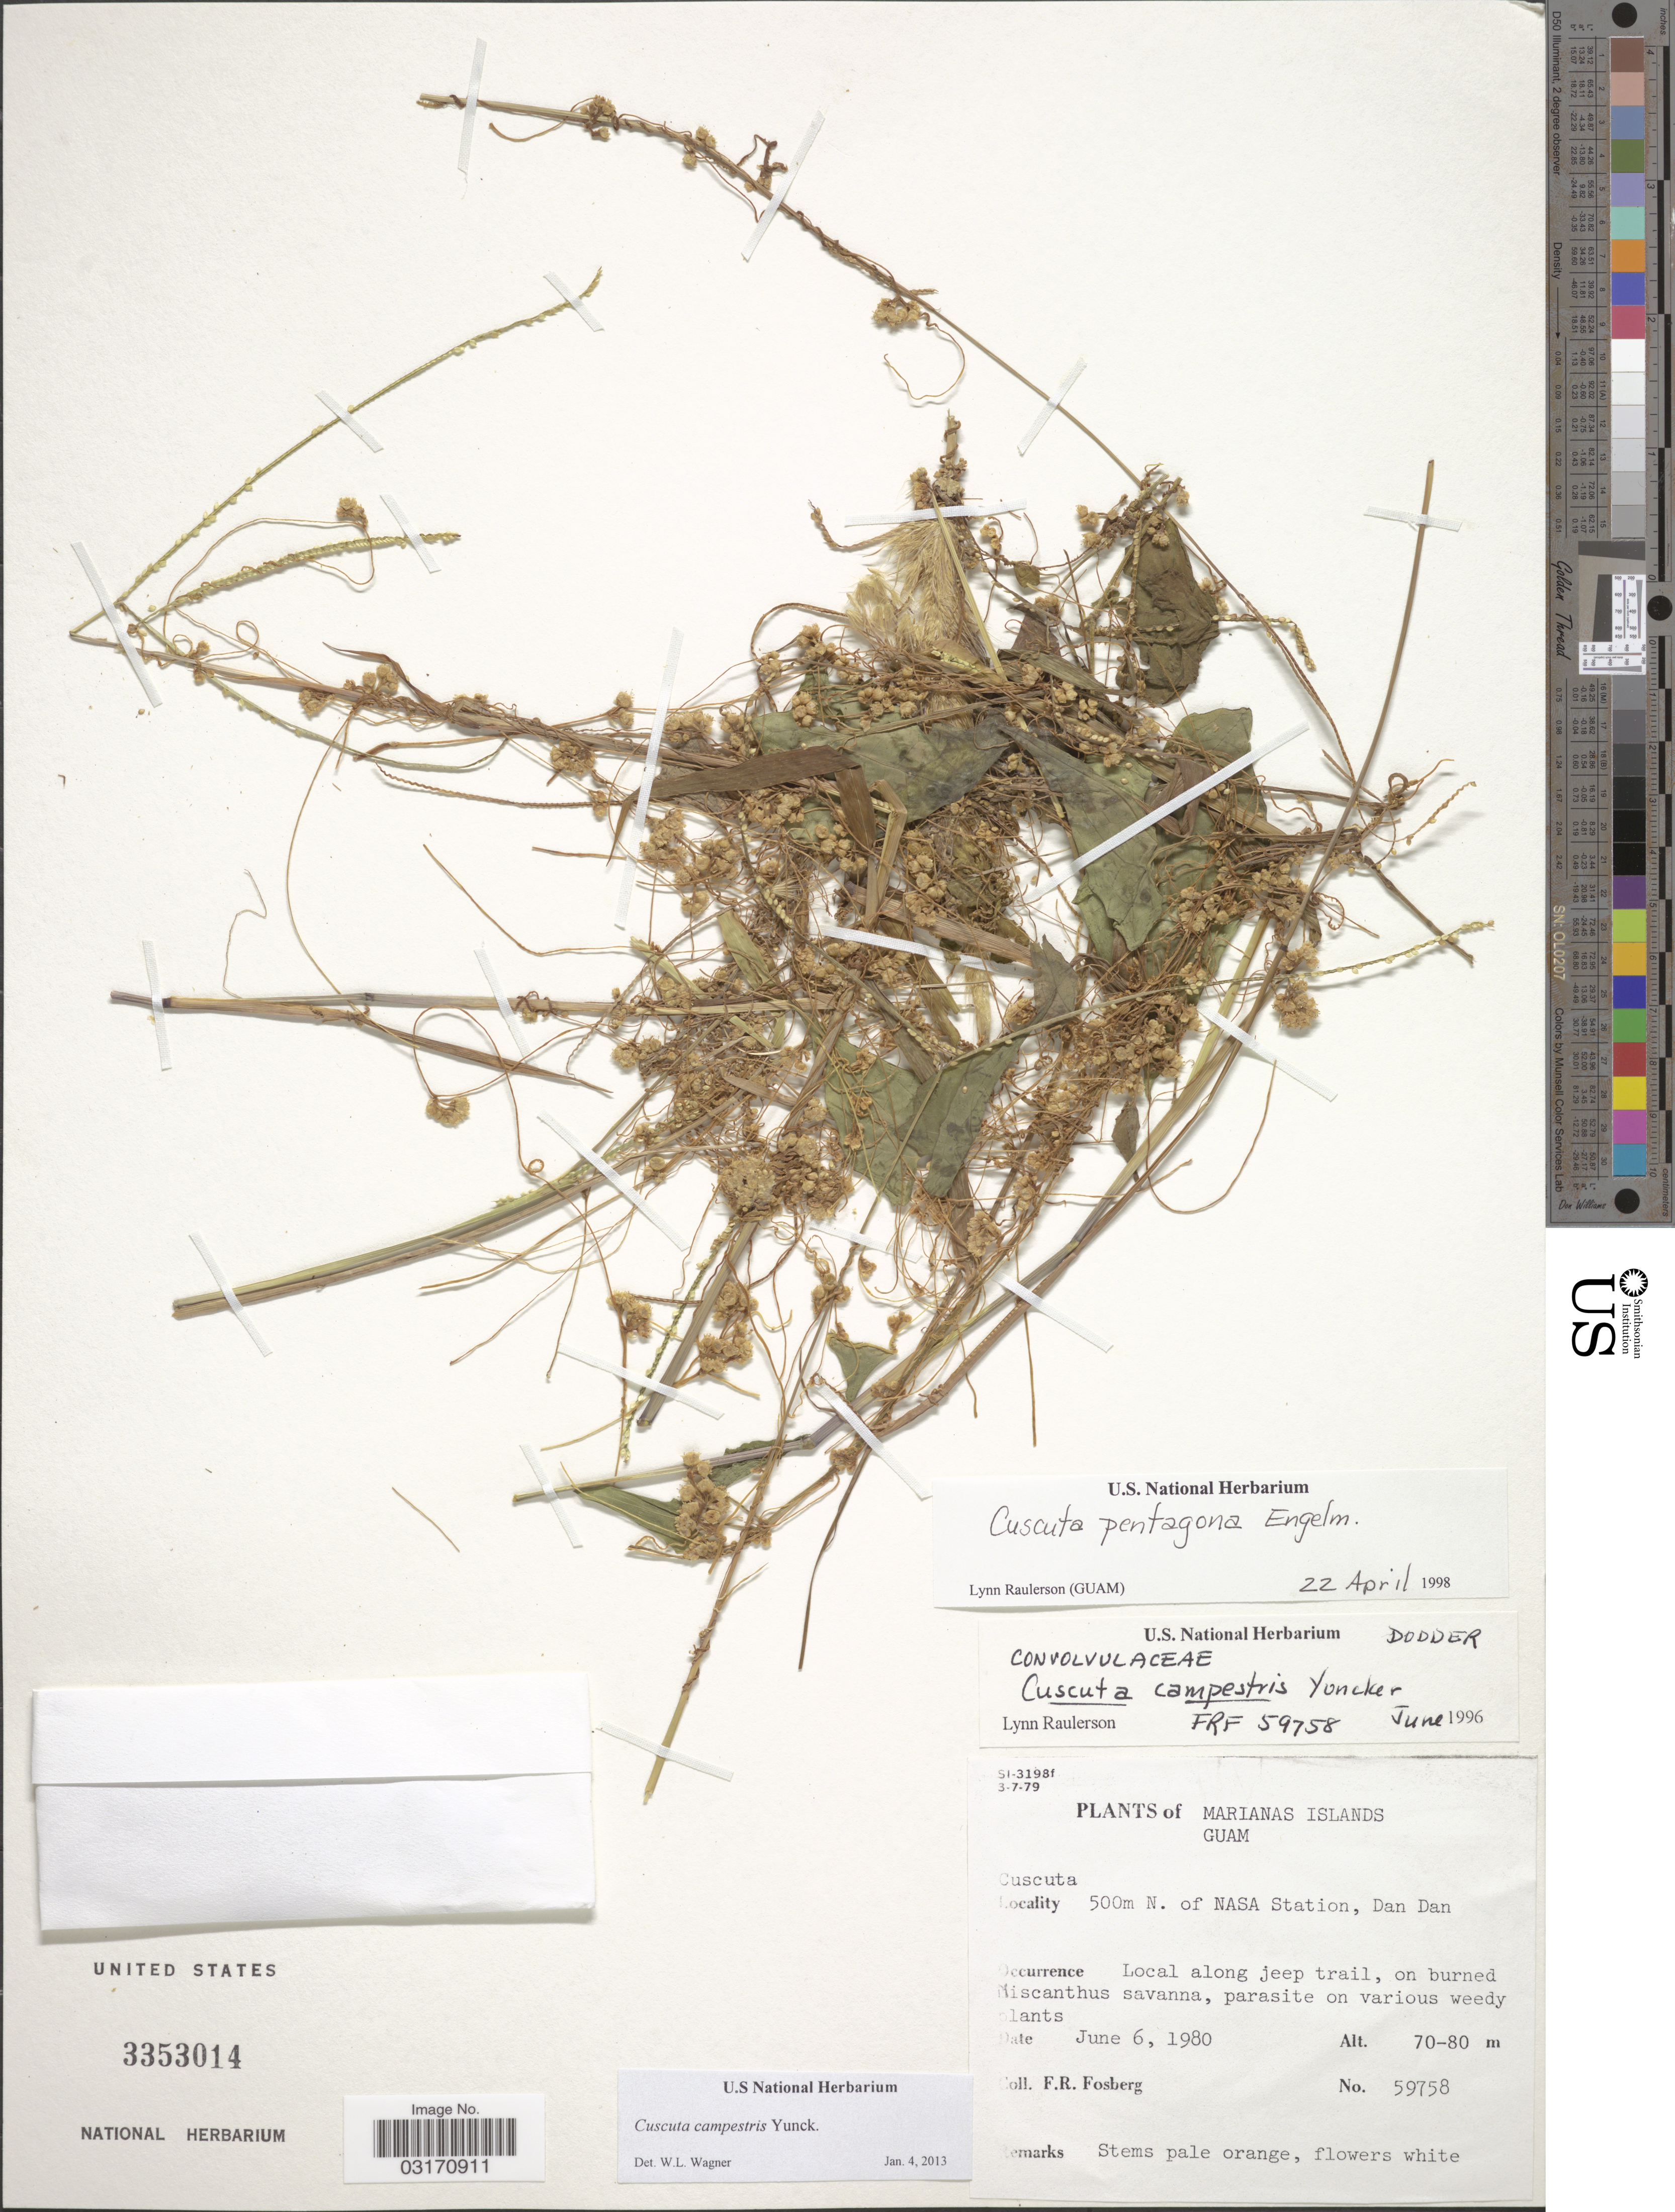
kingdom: Plantae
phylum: Tracheophyta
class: Magnoliopsida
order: Solanales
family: Convolvulaceae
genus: Cuscuta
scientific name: Cuscuta pentagona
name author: Engelm.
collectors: F. R. Fosberg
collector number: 59758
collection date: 1980-06-06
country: Guam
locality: Marianas Islands. 500m N. of NASA Station, Dan Dan.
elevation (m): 70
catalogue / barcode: US 3353014